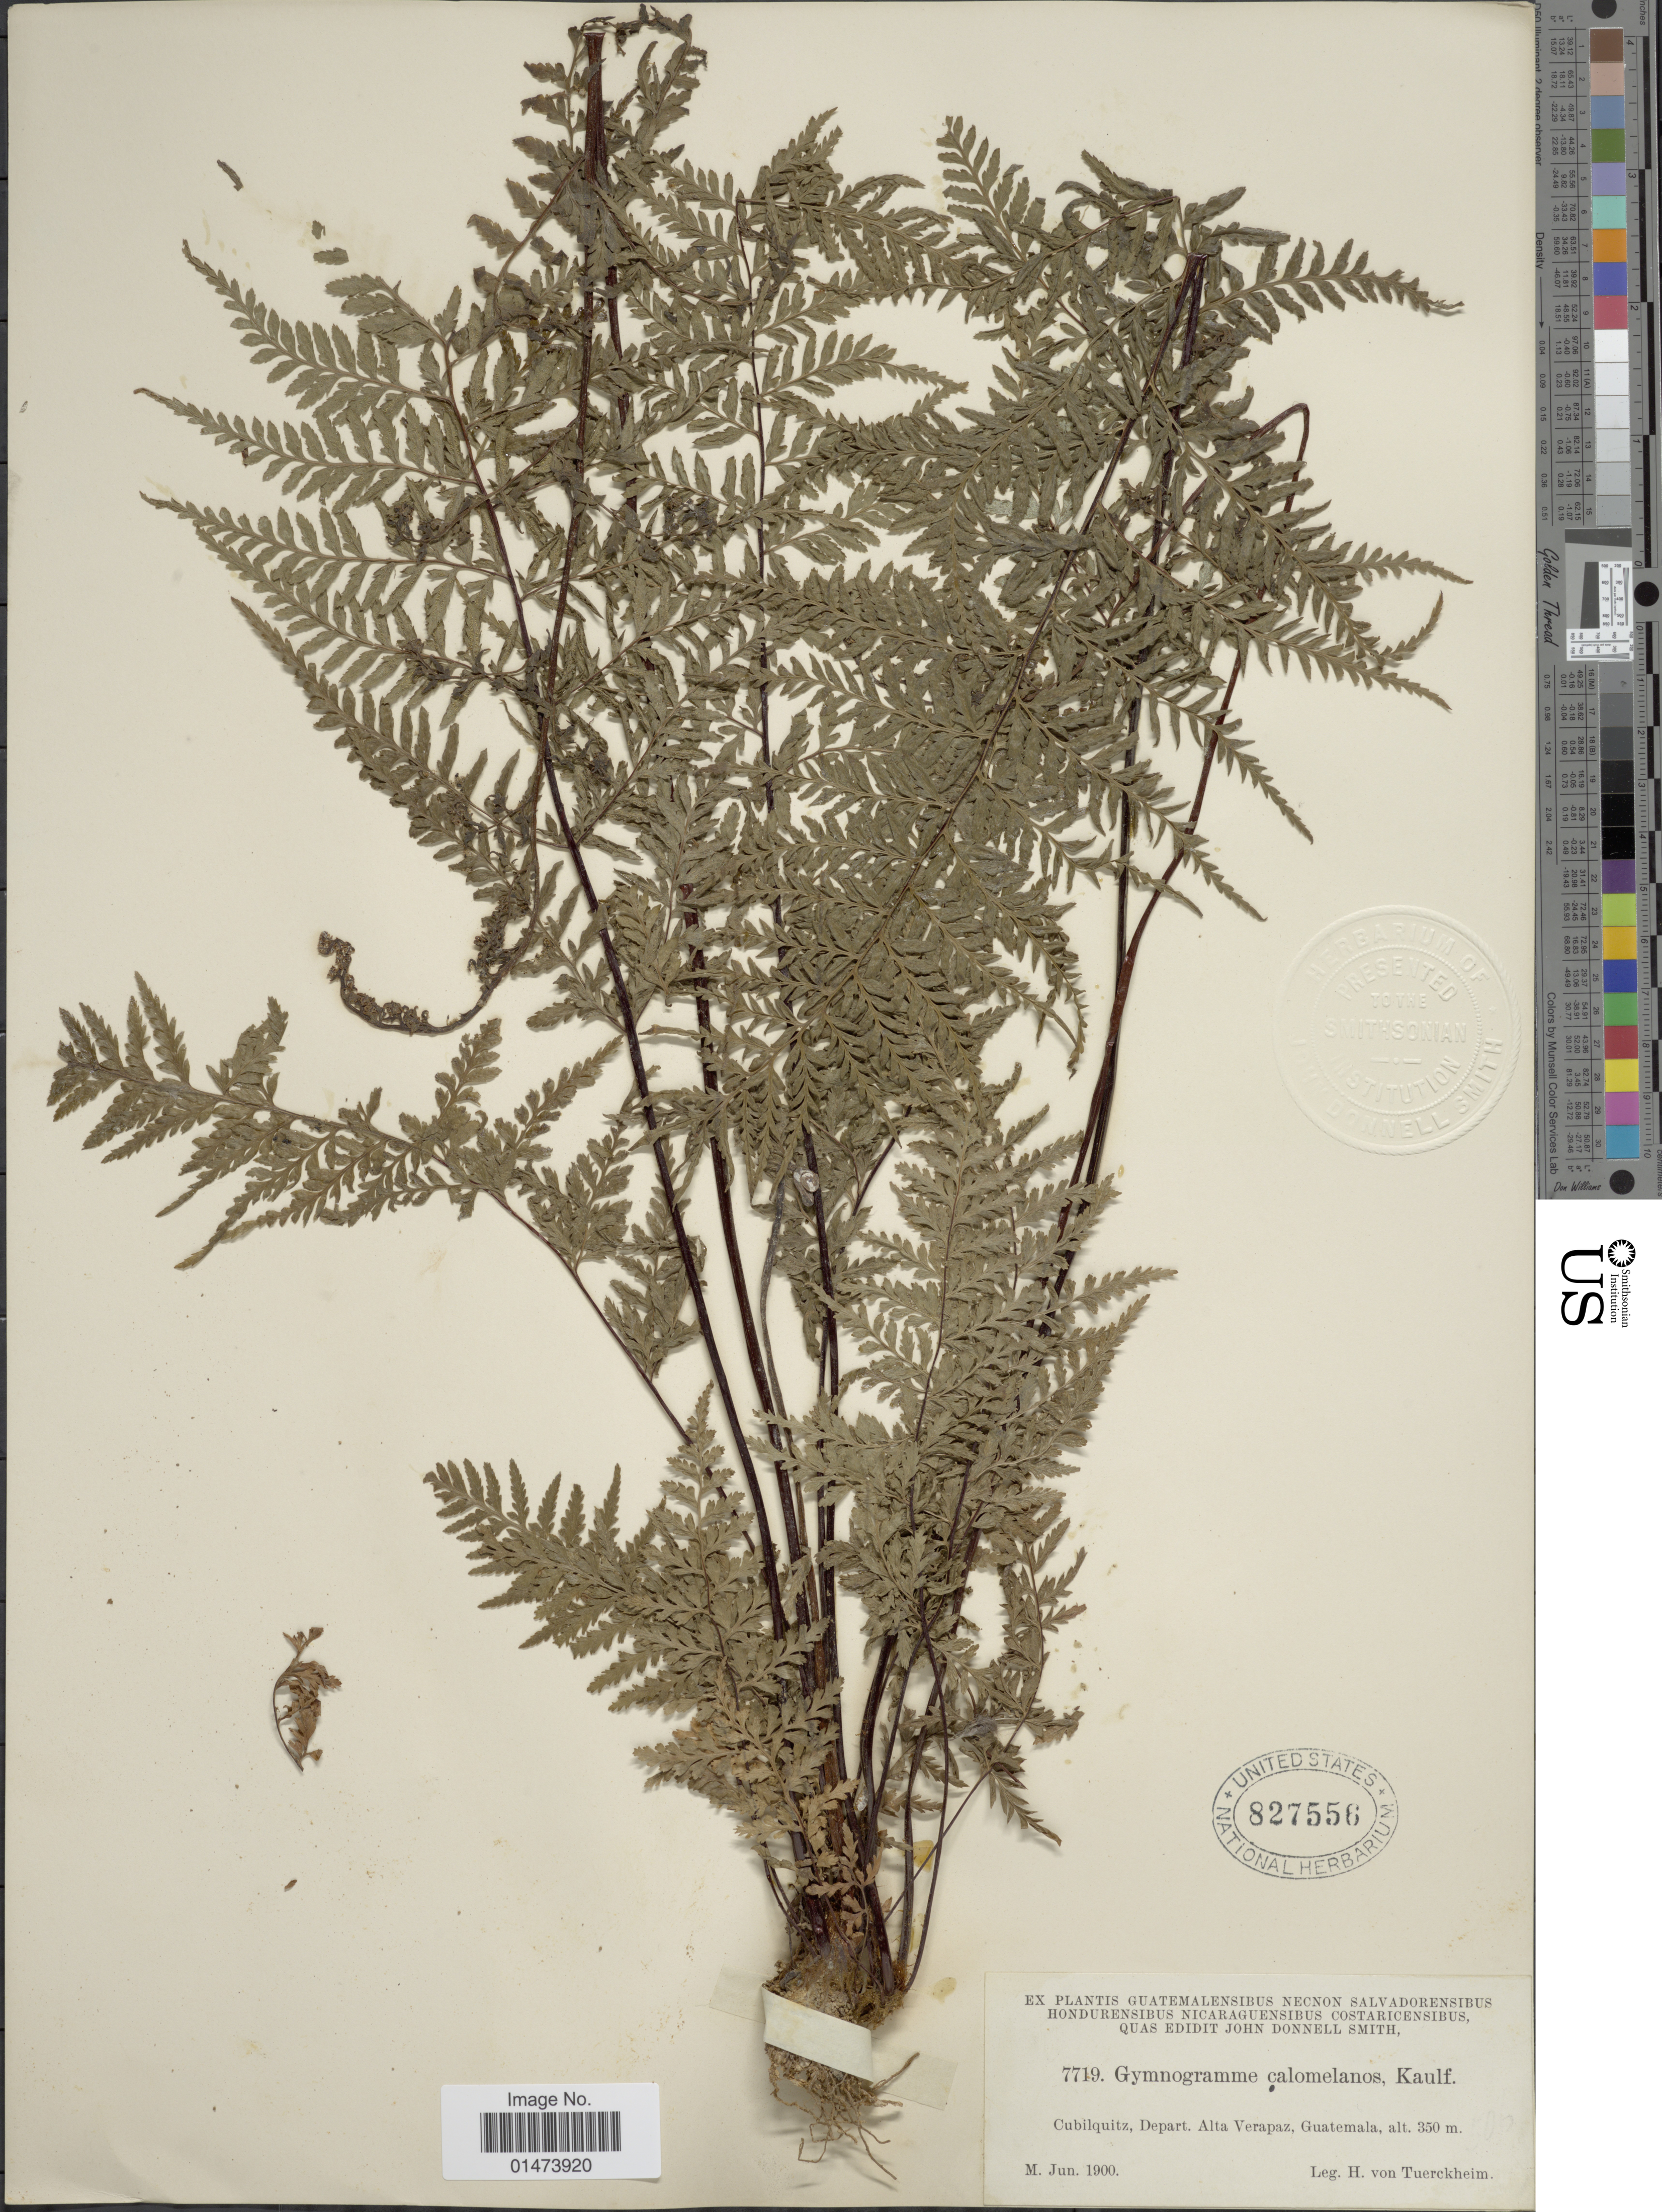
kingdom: Plantae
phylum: Tracheophyta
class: Polypodiopsida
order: Polypodiales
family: Pteridaceae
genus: Pityrogramma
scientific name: Pityrogramma calomelanos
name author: (L.) Link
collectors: H. von Türckheim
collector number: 7719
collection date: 1900-06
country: Guatemala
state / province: Alta Verapaz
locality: Cubilquitz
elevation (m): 350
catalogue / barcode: US 827556